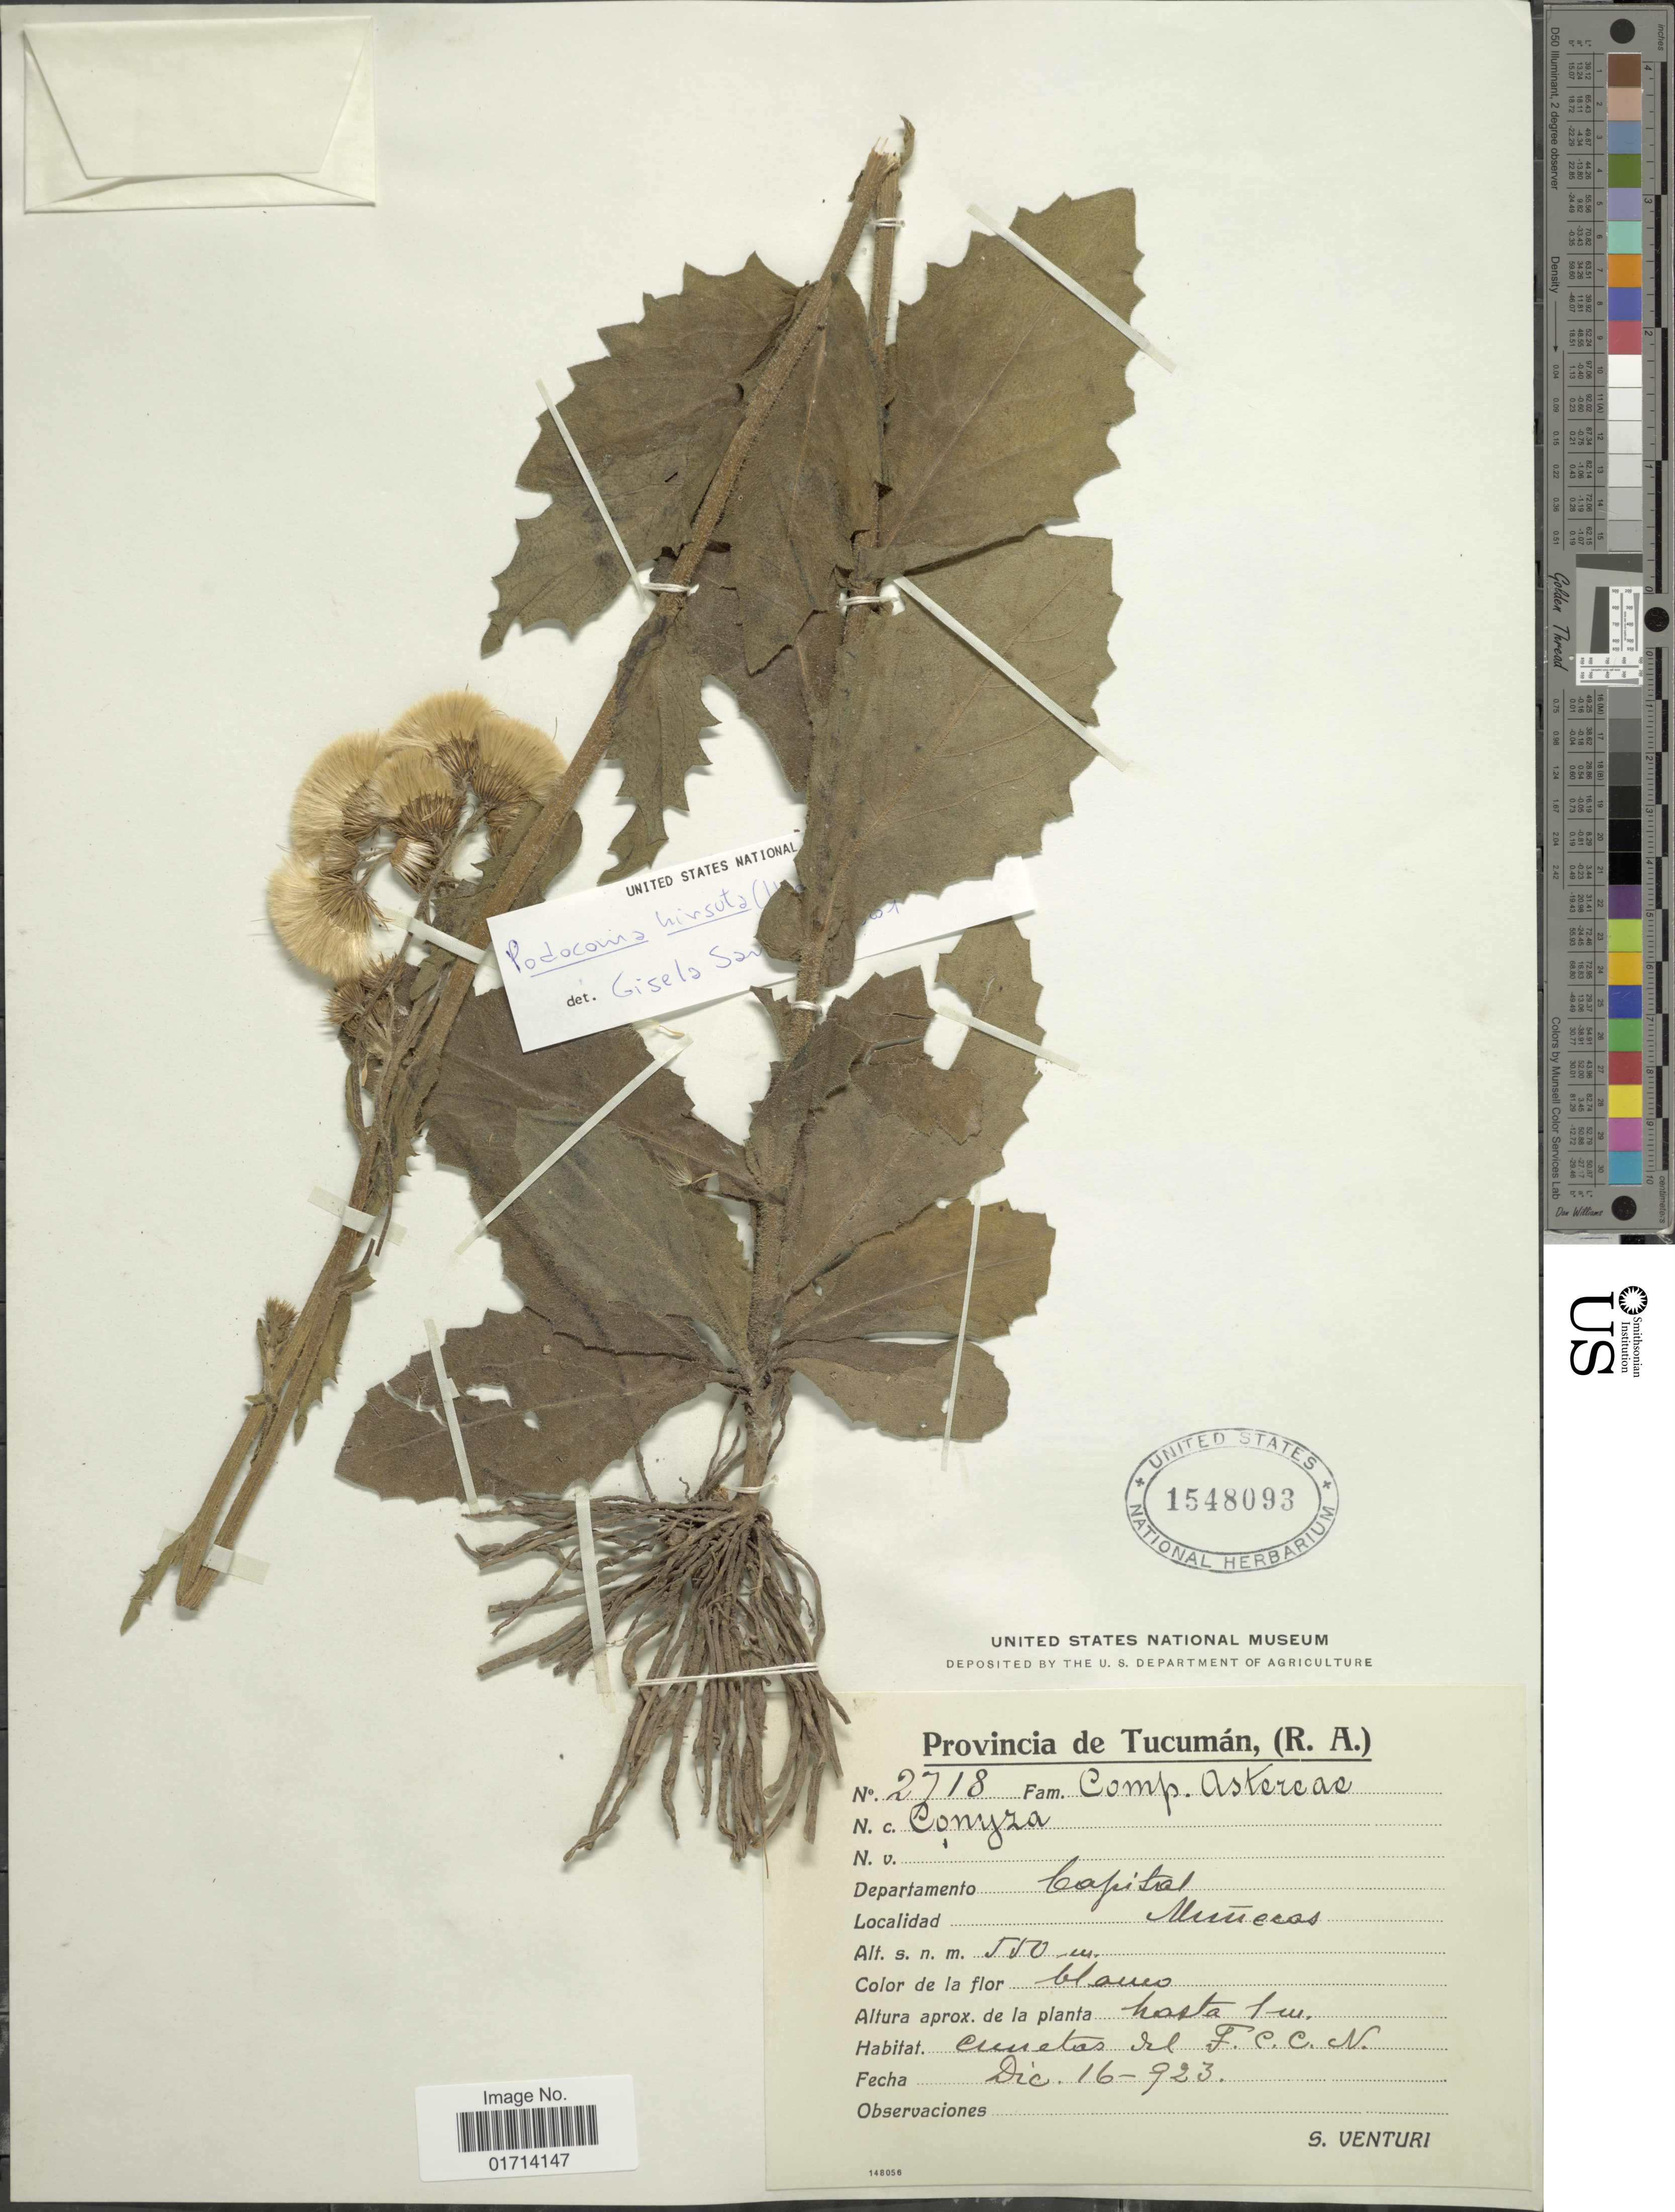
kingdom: Plantae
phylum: Tracheophyta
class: Magnoliopsida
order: Asterales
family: Asteraceae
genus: Podocoma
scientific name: Podocoma hirsuta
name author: (Hook. & Arn.) Baker in Mart.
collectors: S. Venturi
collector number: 2718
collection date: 1923-12-16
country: Argentina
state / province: Tucuman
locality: Departamento Capital Munecas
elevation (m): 550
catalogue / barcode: US 1548093